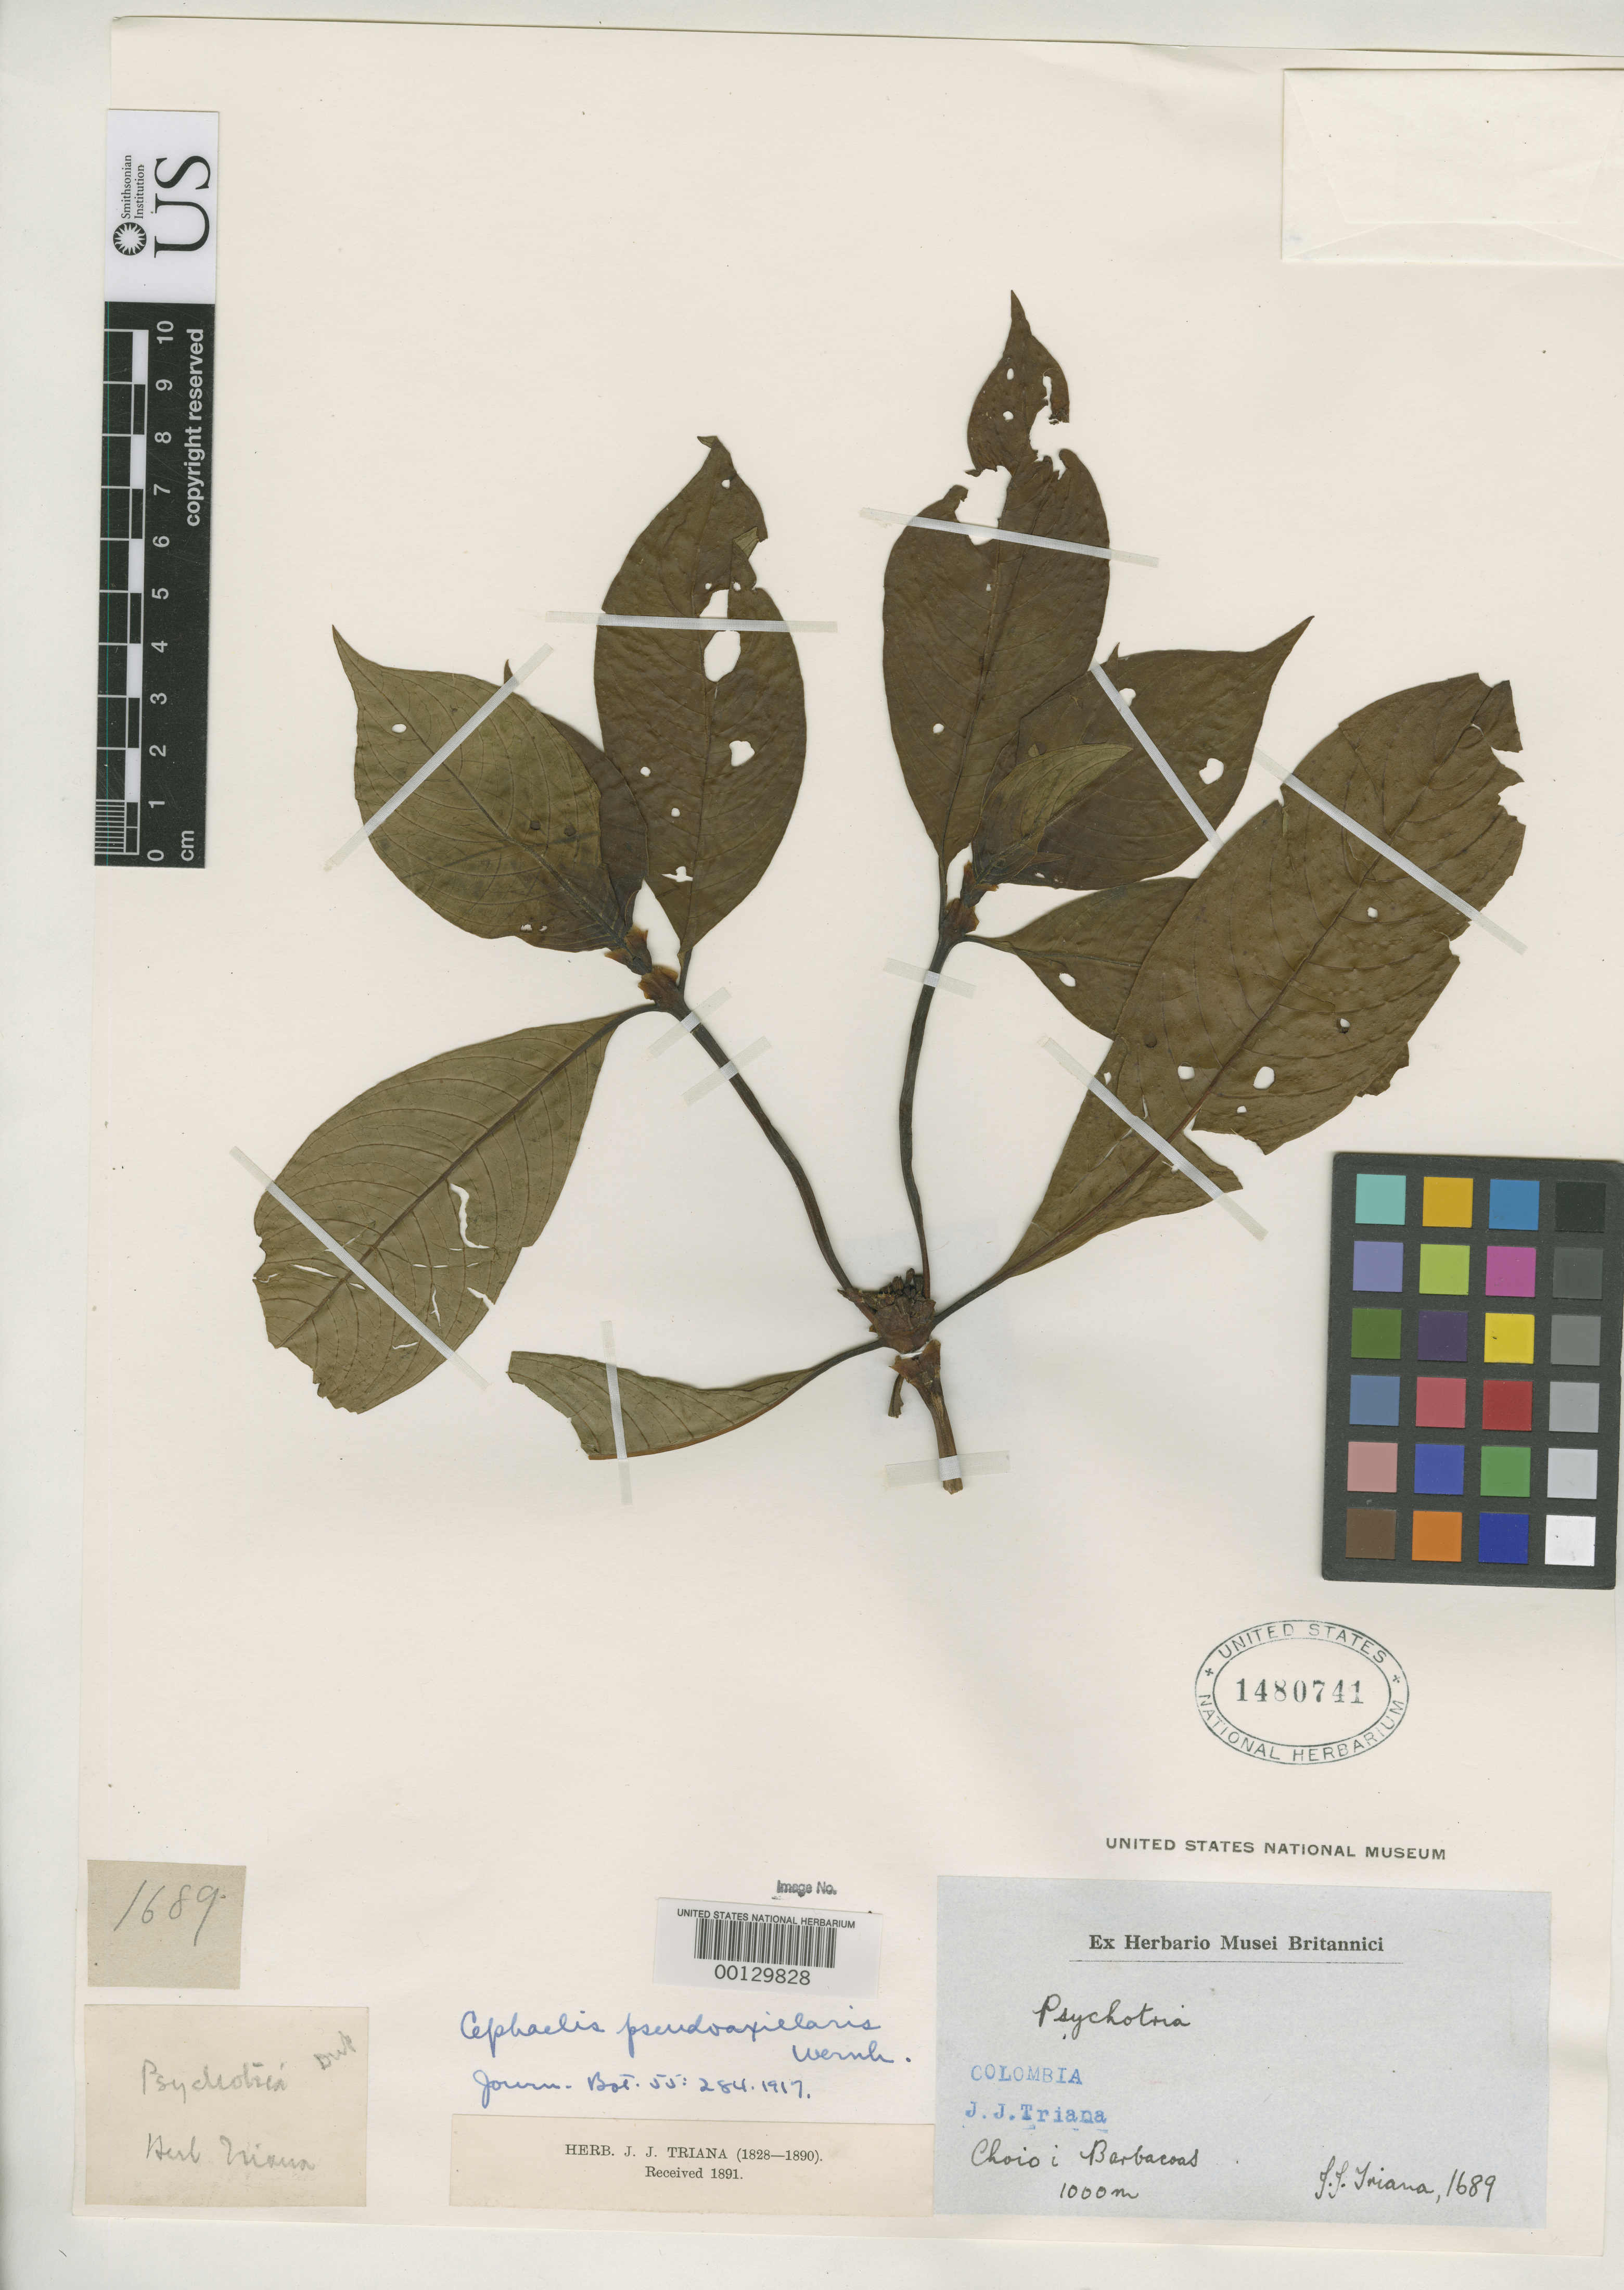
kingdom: Plantae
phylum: Tracheophyta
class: Magnoliopsida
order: Gentianales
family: Rubiaceae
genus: Cephaelis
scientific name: Cephaelis pseudaxillaris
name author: Wernham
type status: Type Fragment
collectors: J. J. Triana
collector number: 1689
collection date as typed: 1891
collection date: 1891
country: Colombia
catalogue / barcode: US 1480741